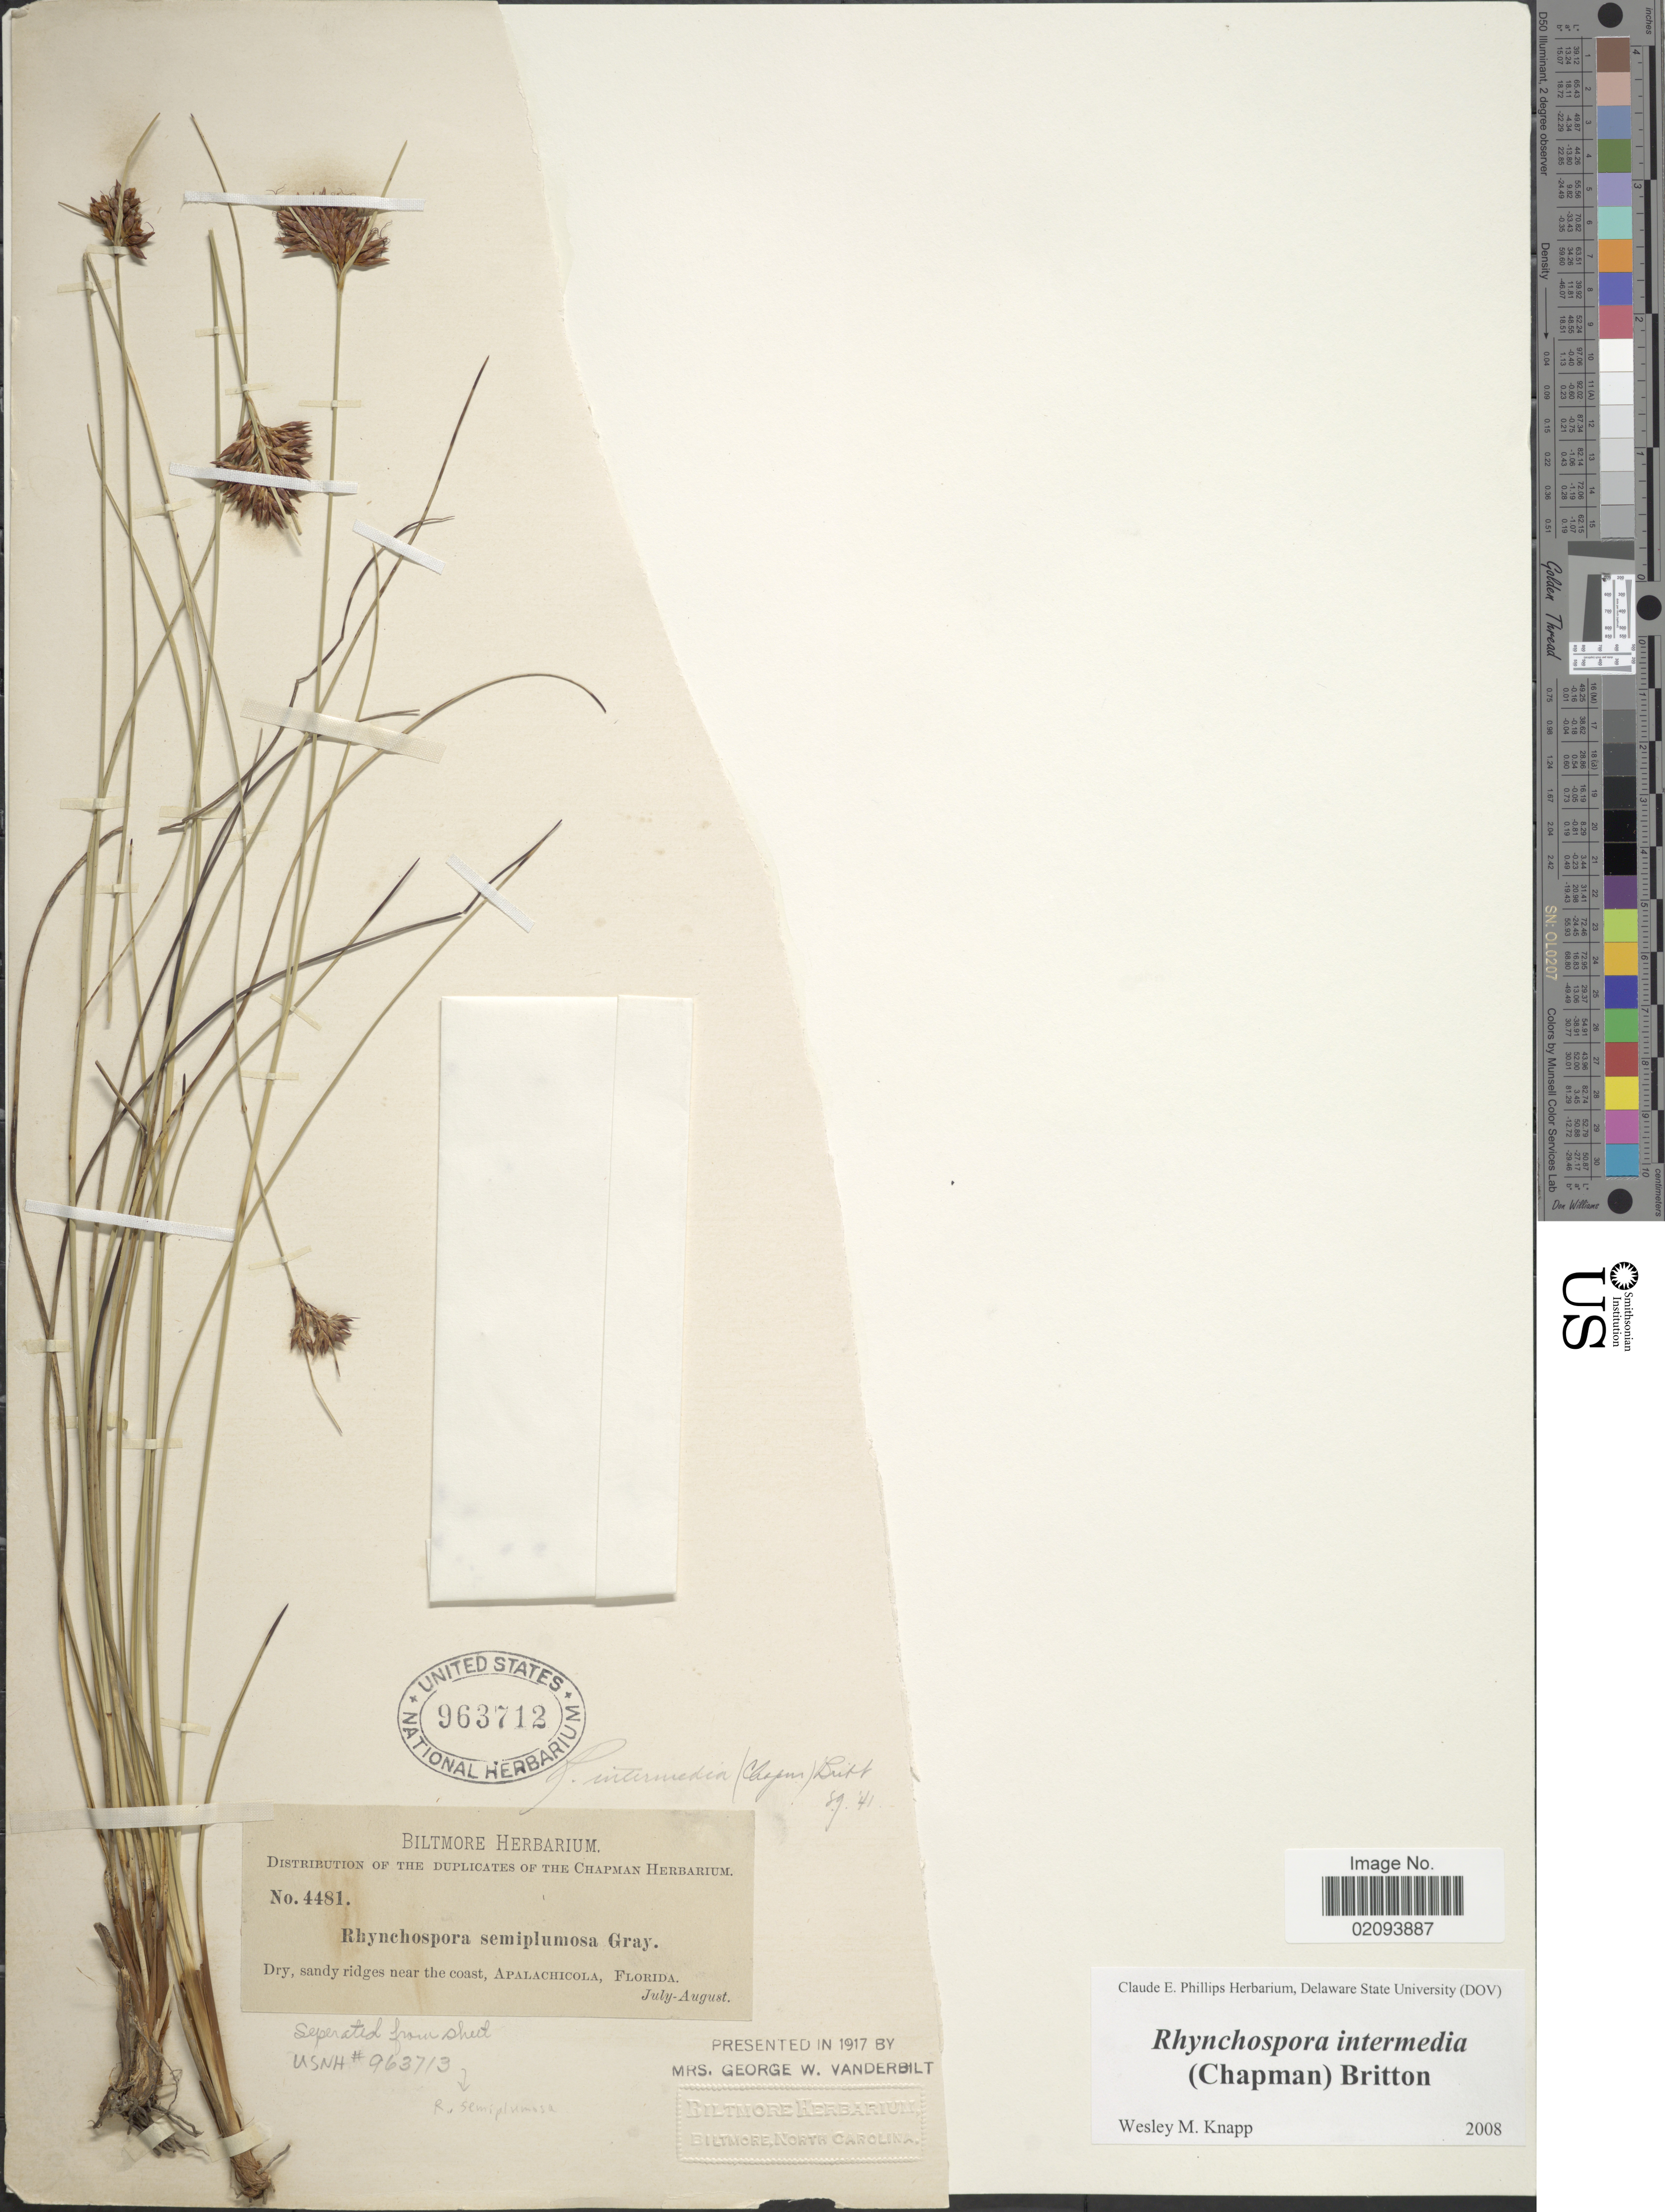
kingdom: Plantae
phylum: Tracheophyta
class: Liliopsida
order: Poales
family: Cyperaceae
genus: Rhynchospora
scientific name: Rhynchospora intermedia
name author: (Chapm.) Britton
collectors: ex herb. Biltmore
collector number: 4481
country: United States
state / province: Florida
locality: Dry, sandy ridges near the coast, Apalachicola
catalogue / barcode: US 963712